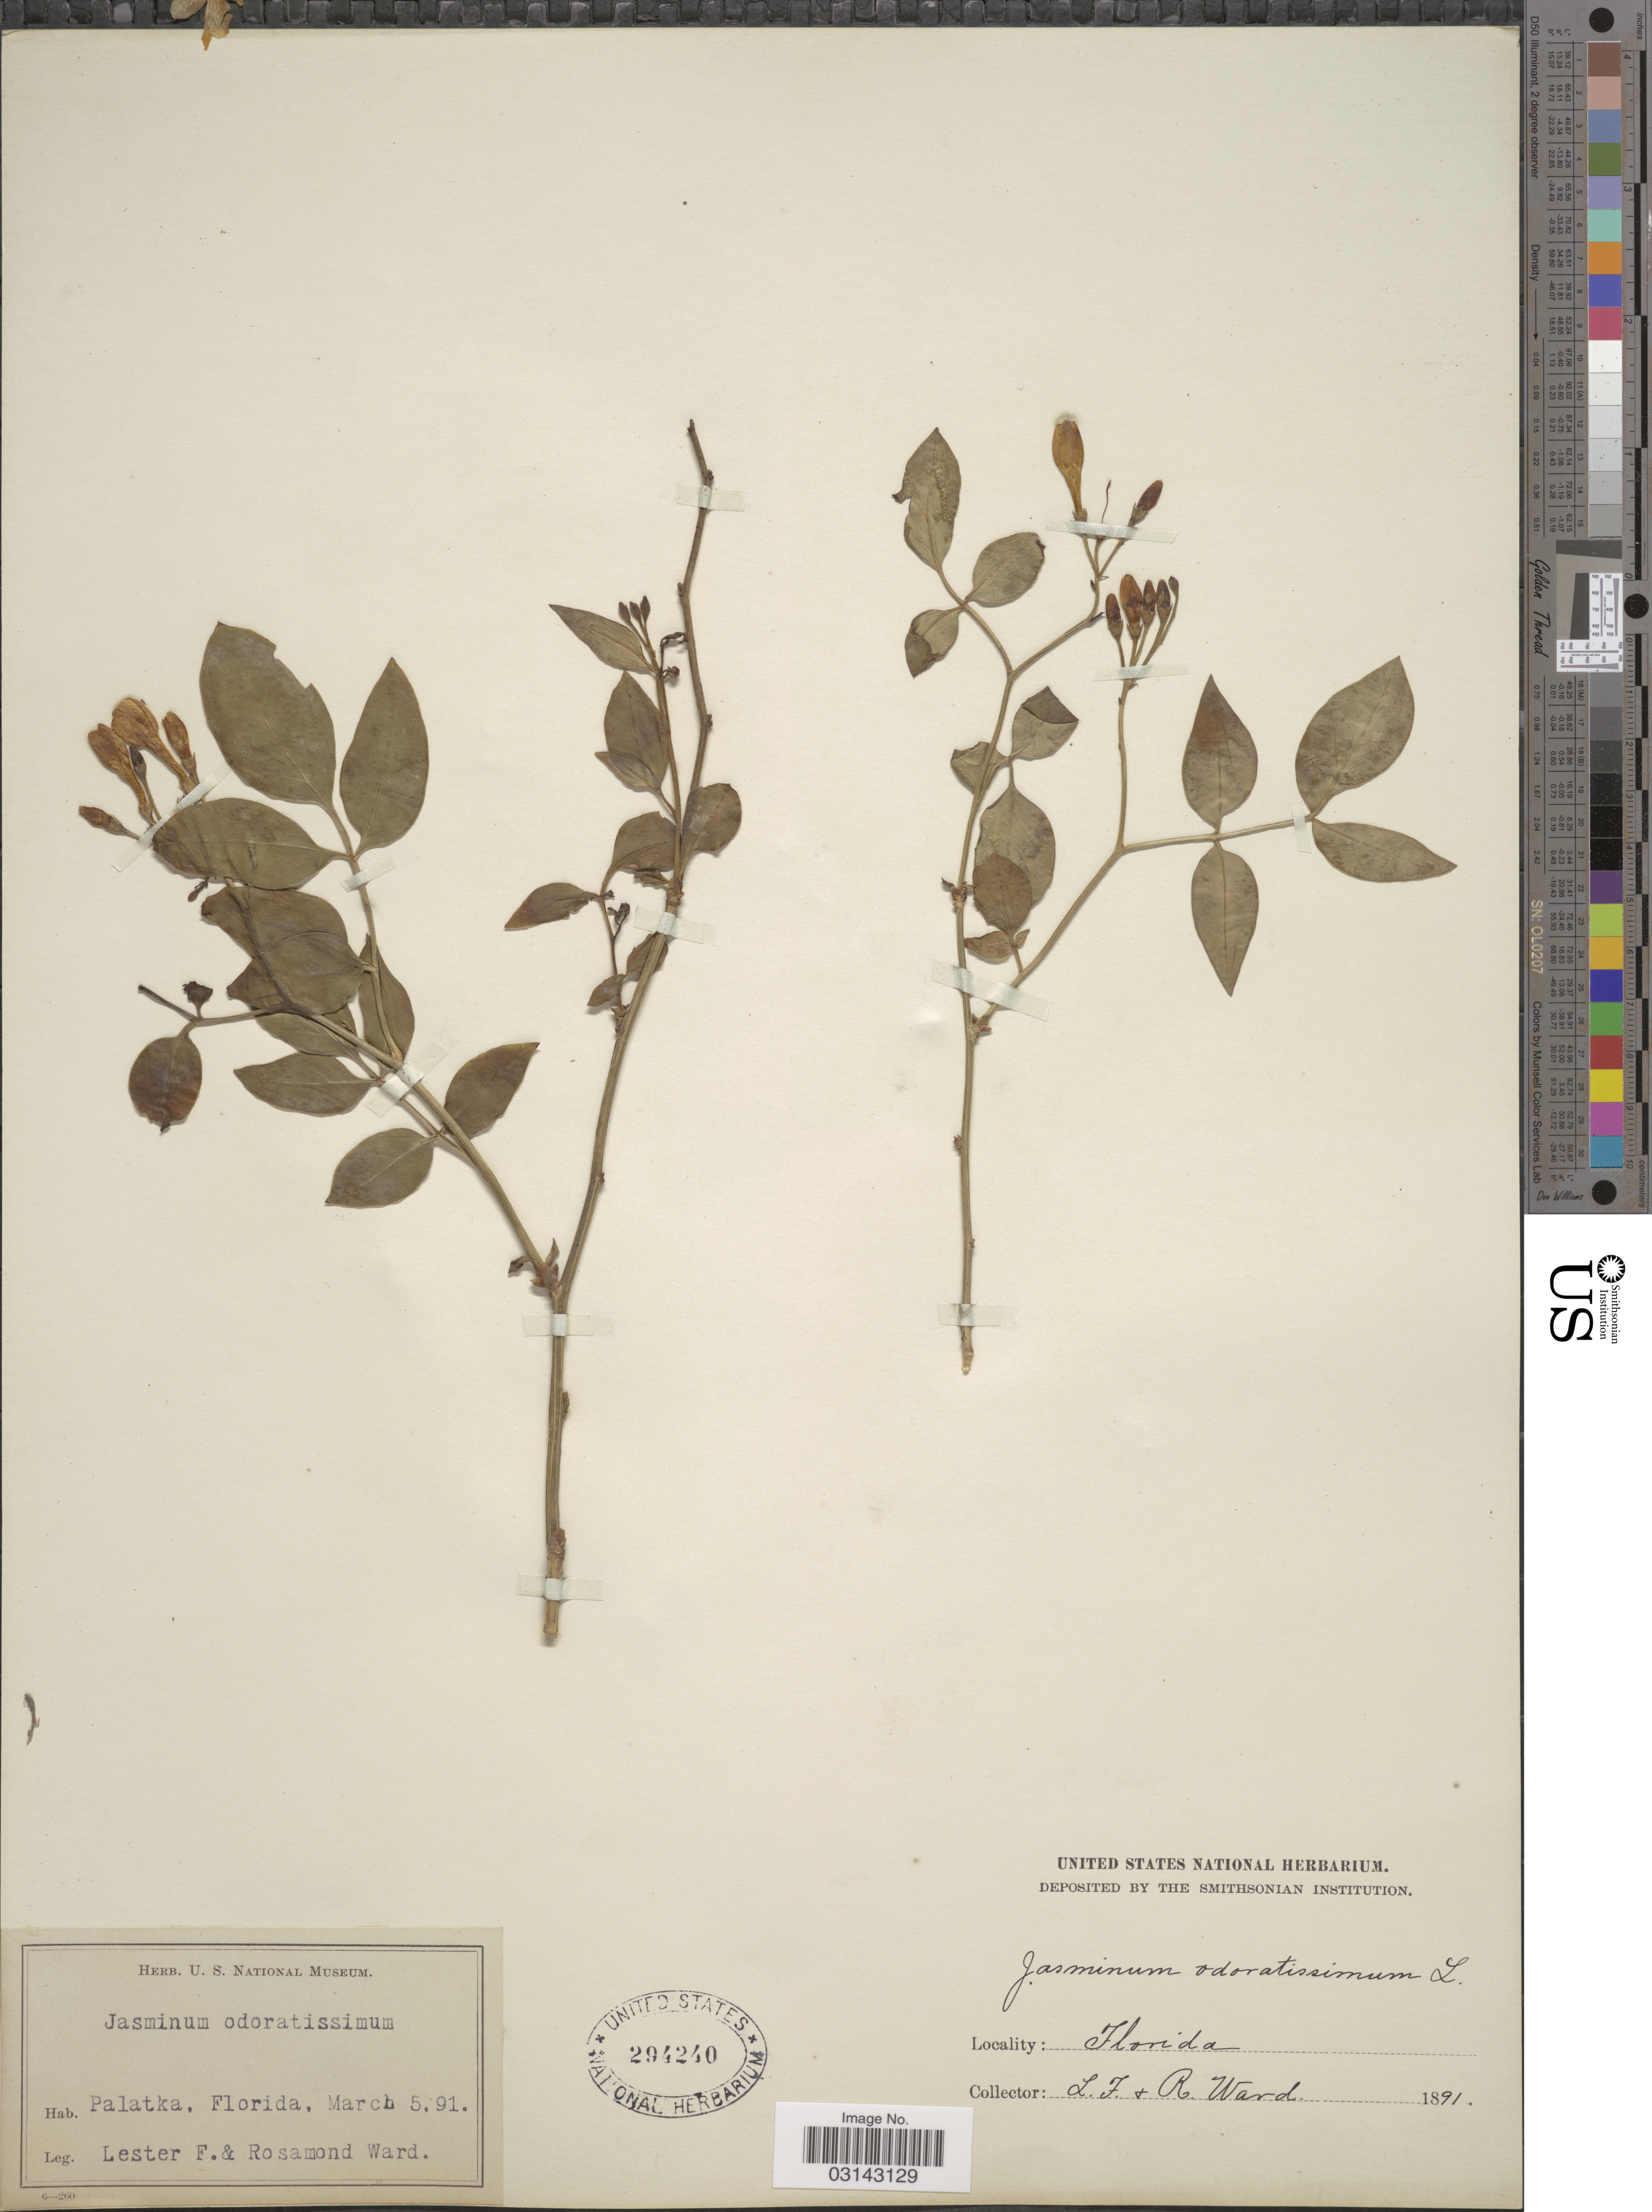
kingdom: Plantae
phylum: Tracheophyta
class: Magnoliopsida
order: Lamiales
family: Oleaceae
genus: Jasminum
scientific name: Jasminum odoratissimum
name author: L.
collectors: L. F. Ward & R. Ward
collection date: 1891-03-05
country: United States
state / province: Florida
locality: Palatka.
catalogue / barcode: US 294240